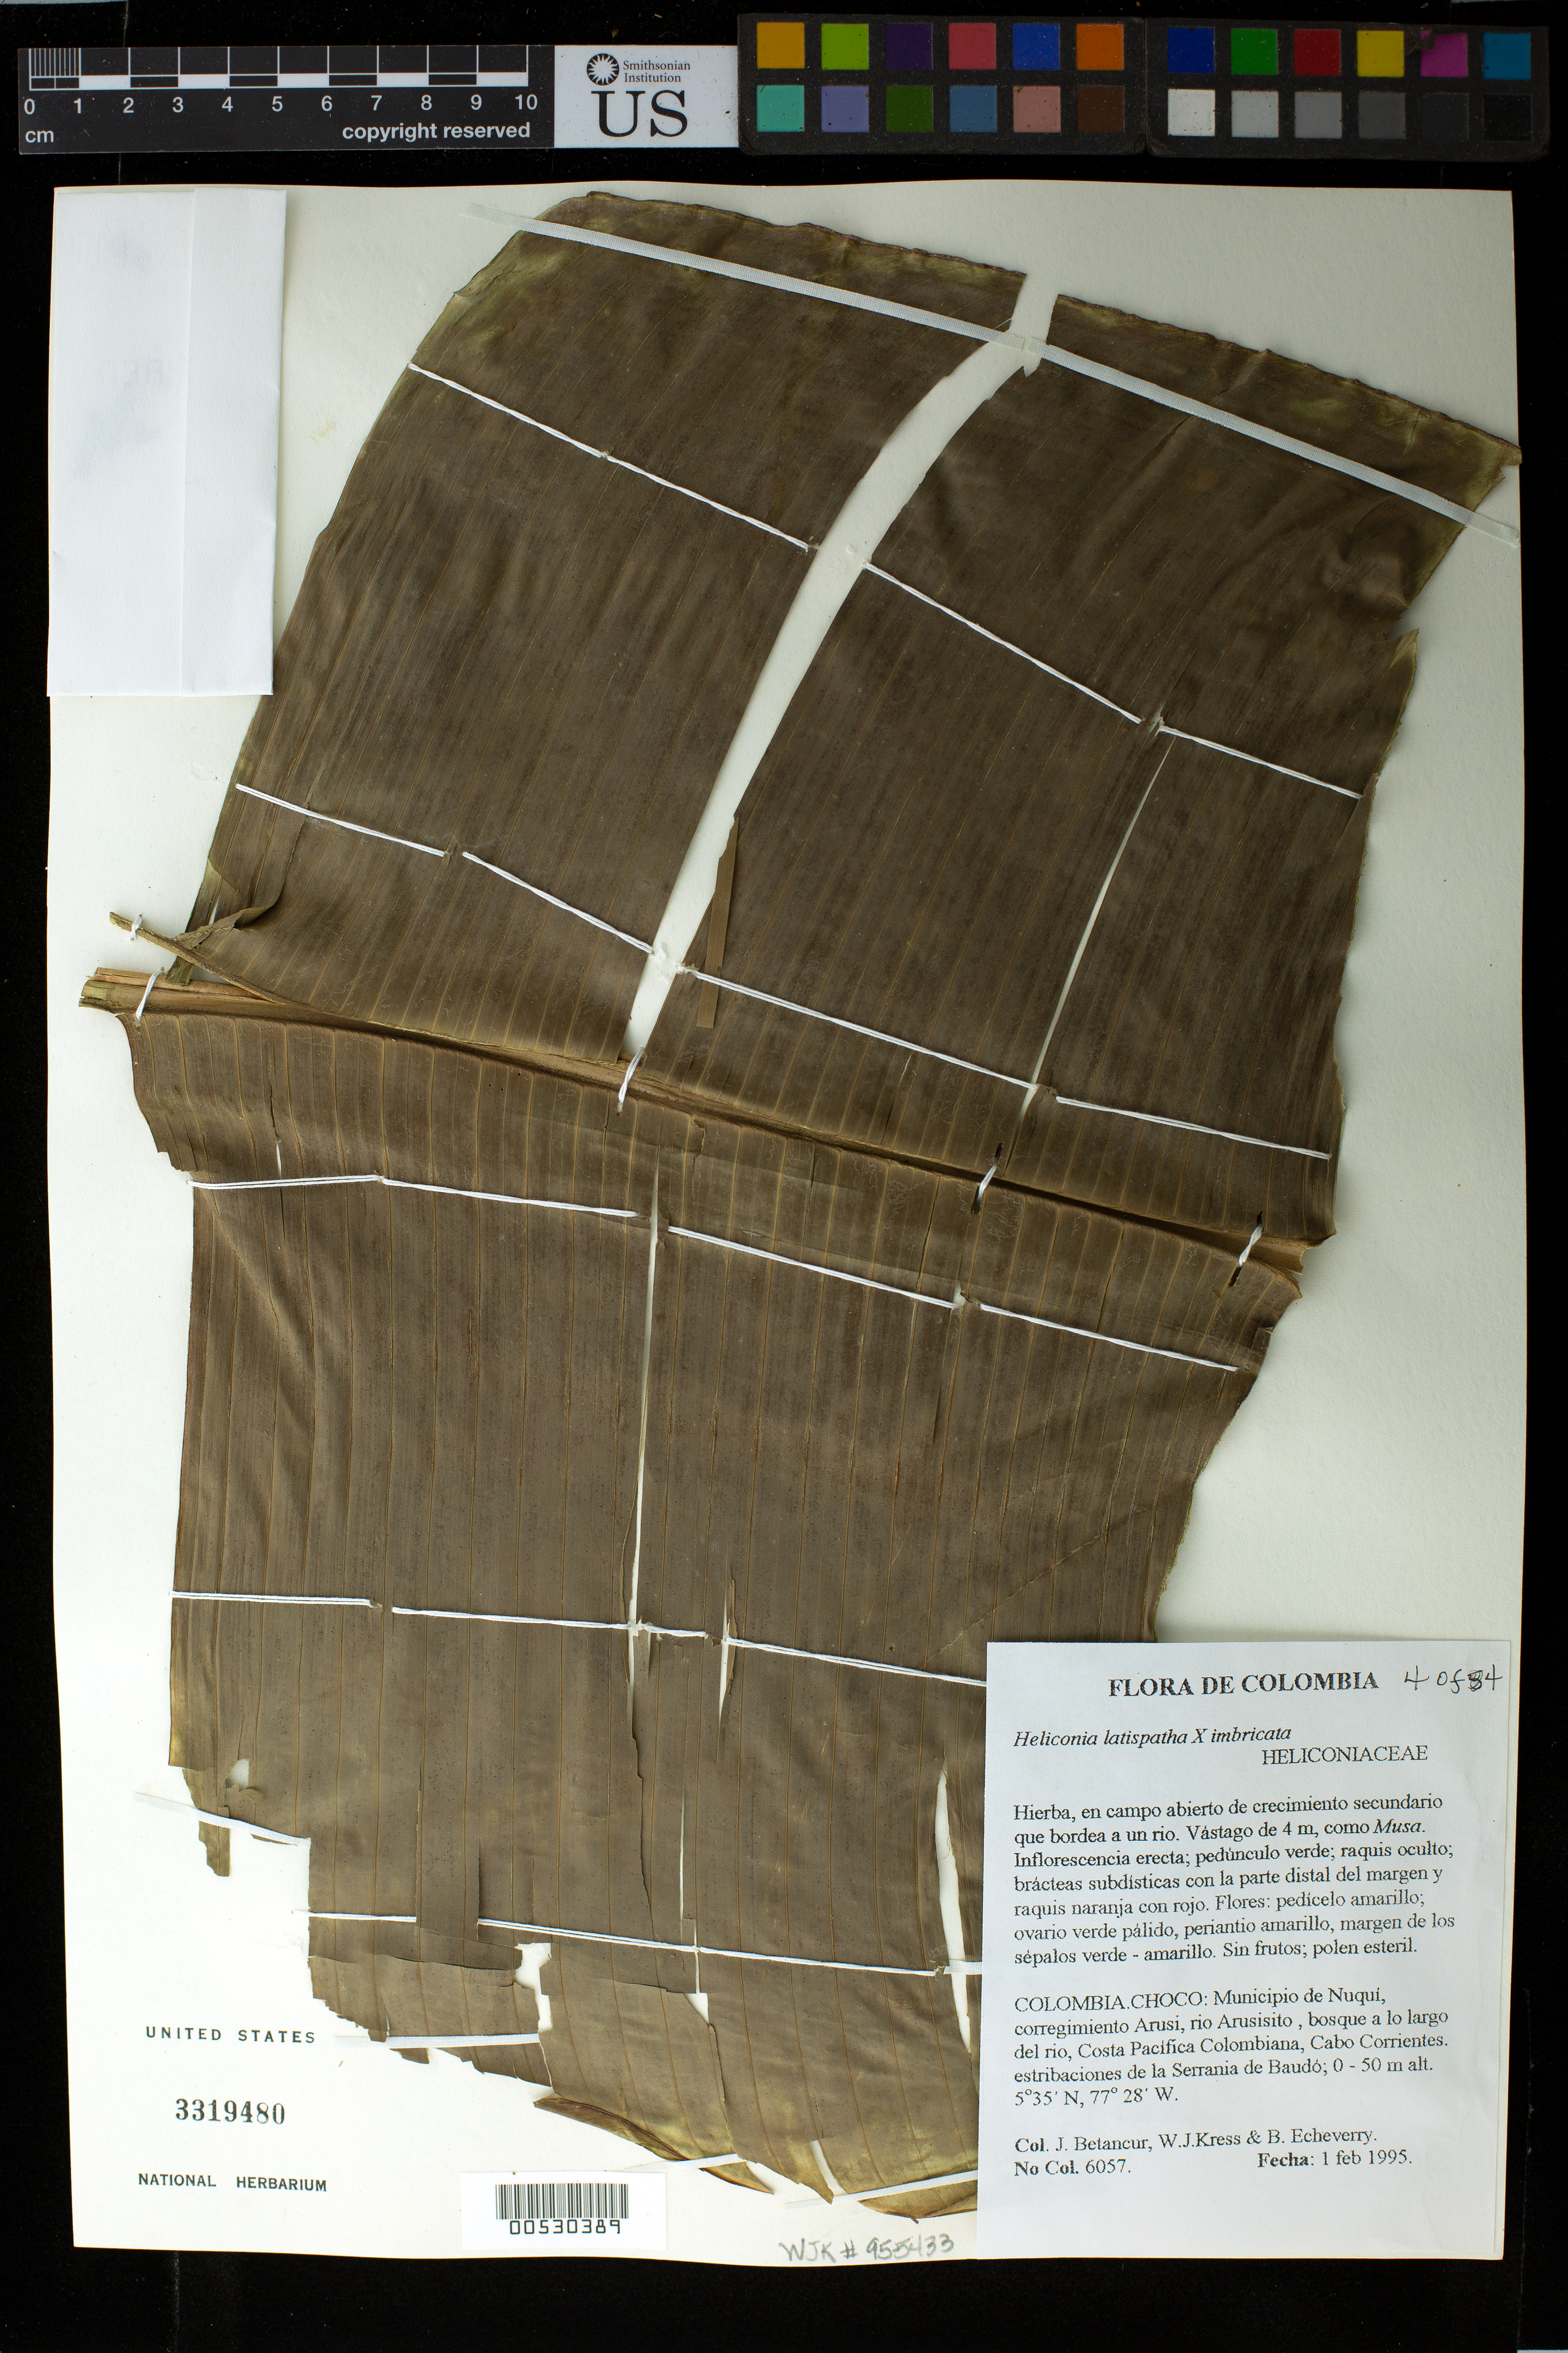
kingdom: Plantae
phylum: Tracheophyta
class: Liliopsida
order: Zingiberales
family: Heliconiaceae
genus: Heliconia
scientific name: Heliconia latispatha x H. imbricata (Kuntze) Baker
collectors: J. C. Betancur, W. J. Kress & B. Echeverry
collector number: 6057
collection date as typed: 01 Feb 1995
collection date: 1995-02-01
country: Colombia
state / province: Chocó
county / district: Nuqui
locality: Rio Arusicito, just south of Arusi.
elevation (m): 0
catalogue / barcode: US 3319480